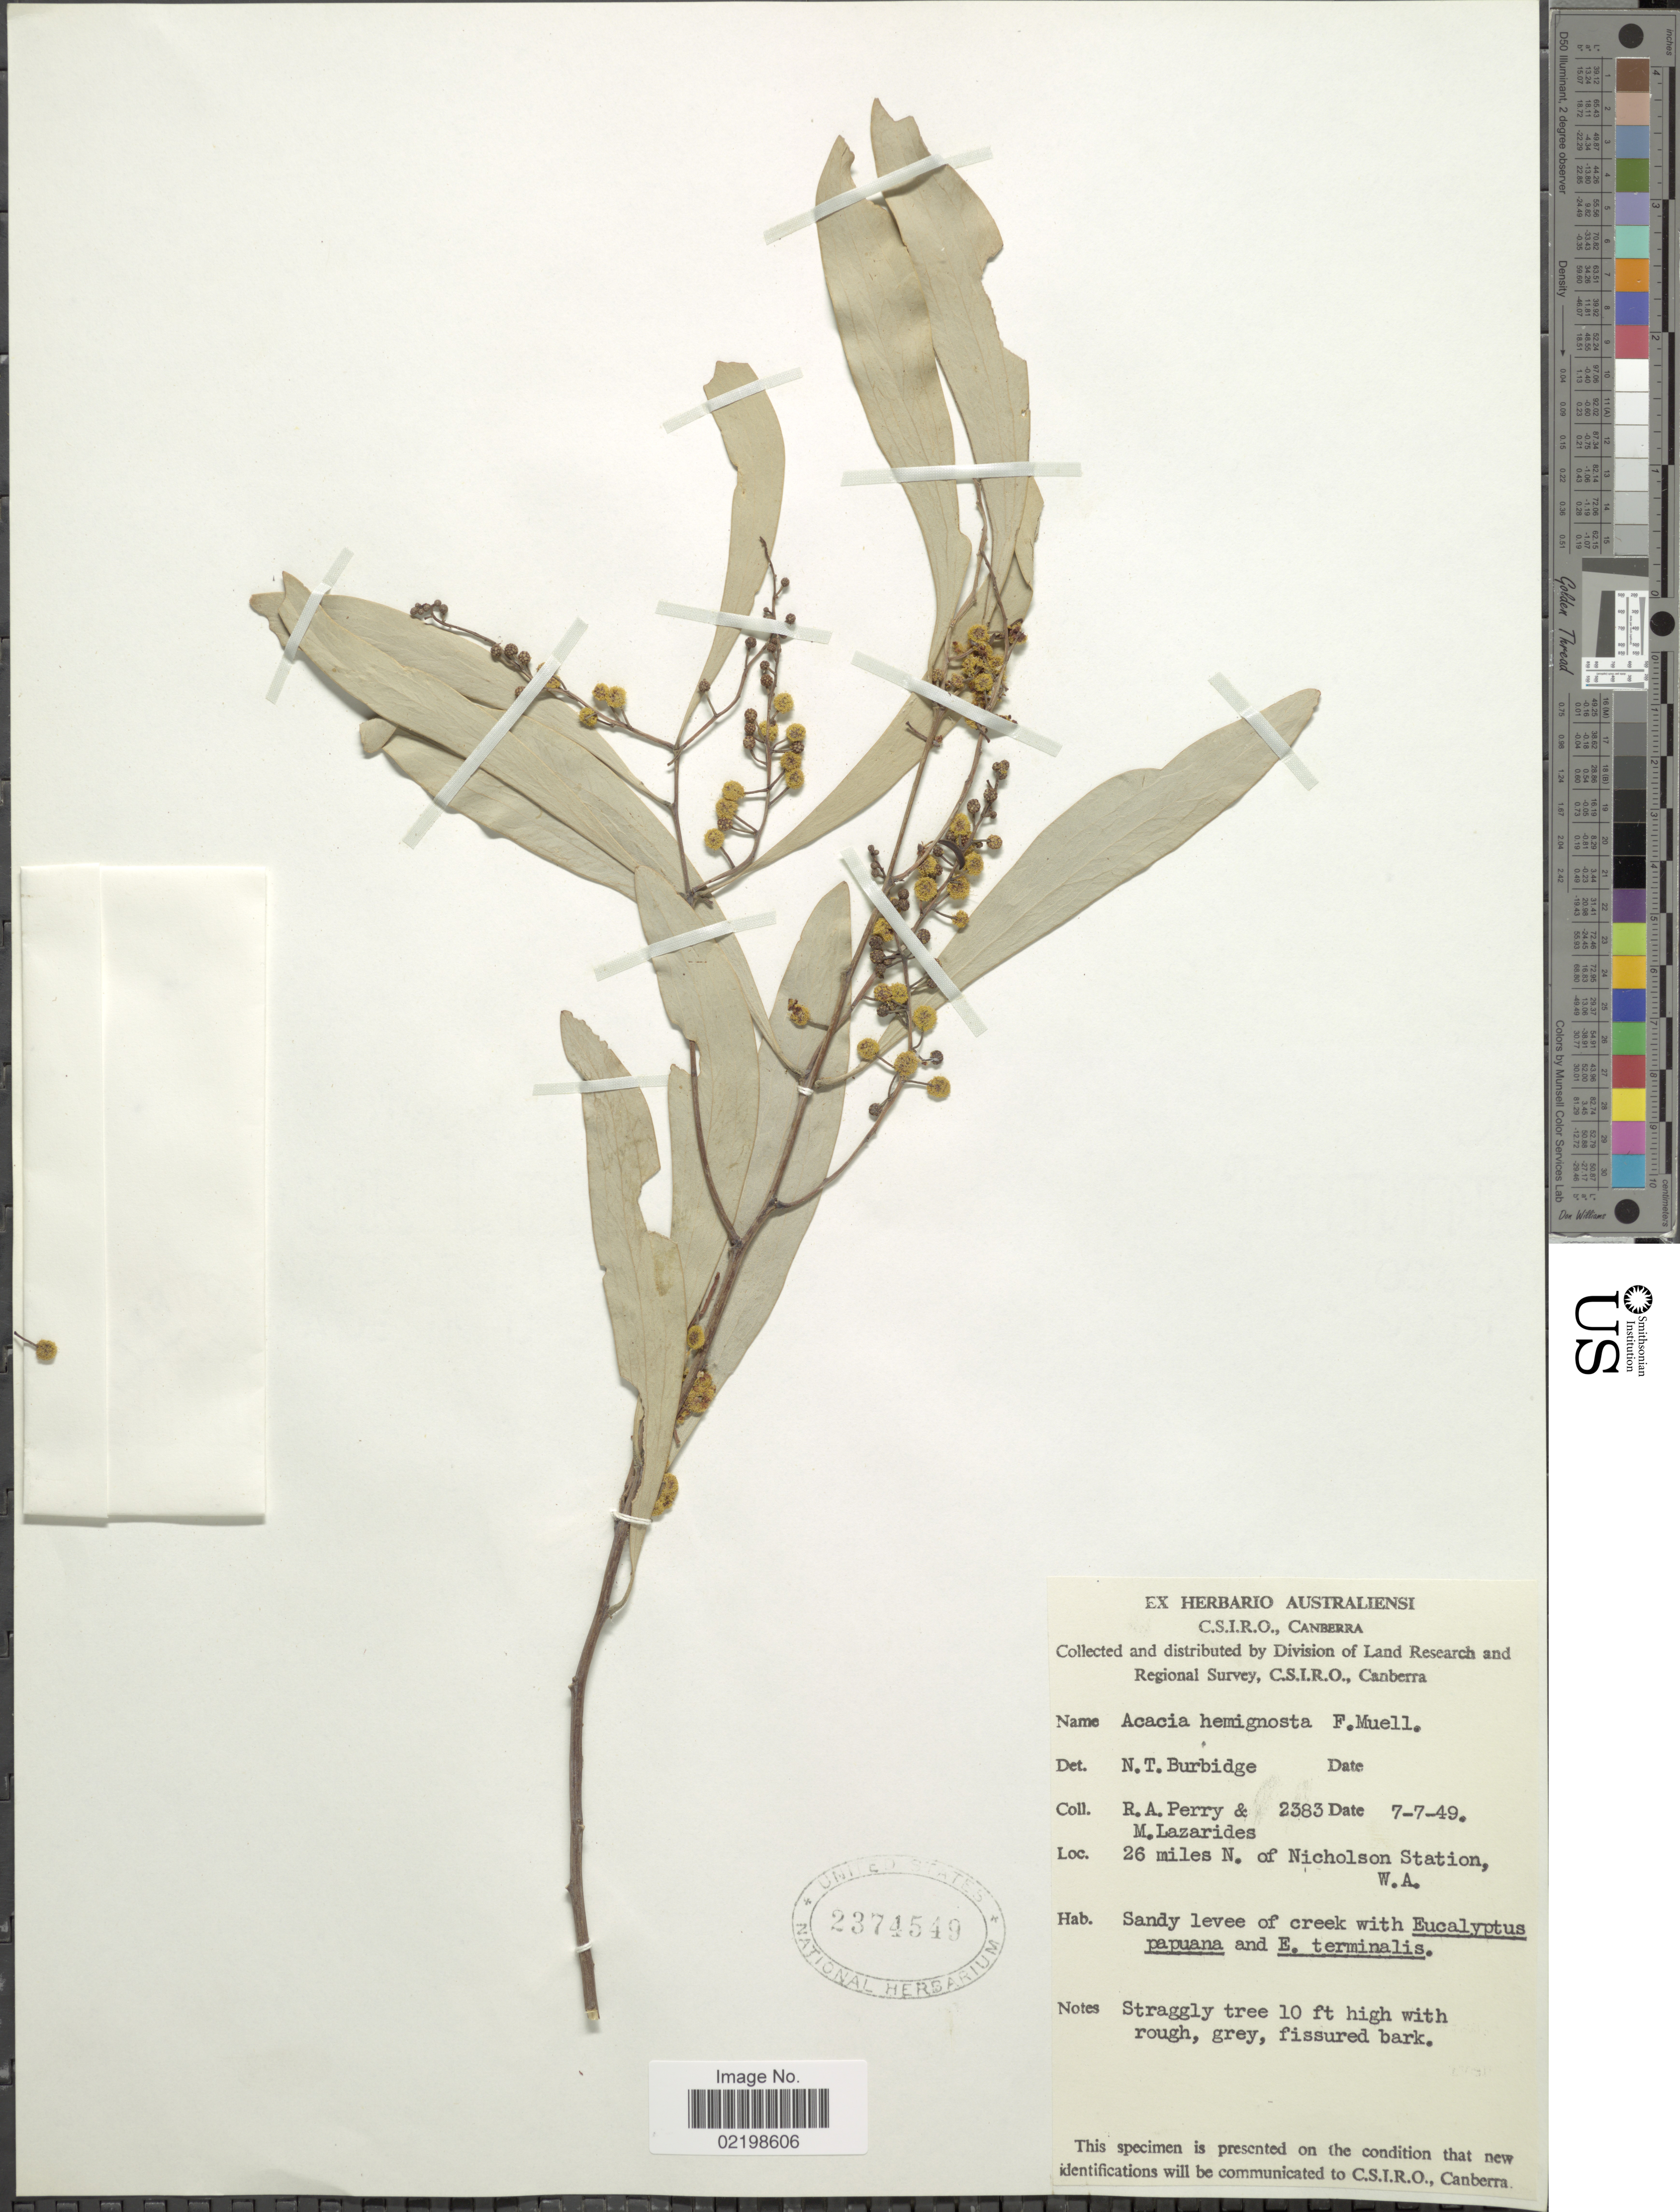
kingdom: Plantae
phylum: Tracheophyta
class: Magnoliopsida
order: Fabales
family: Fabaceae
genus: Acacia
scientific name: Acacia hemignosta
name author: F. Muell.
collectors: Perry, R. A. & M. Lazarides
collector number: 2383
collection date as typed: Transcribed d/m/y: 7/7/49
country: Australia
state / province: Western Australia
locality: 26 miles N. of Nicholson Station, W.A.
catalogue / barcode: US 2374549